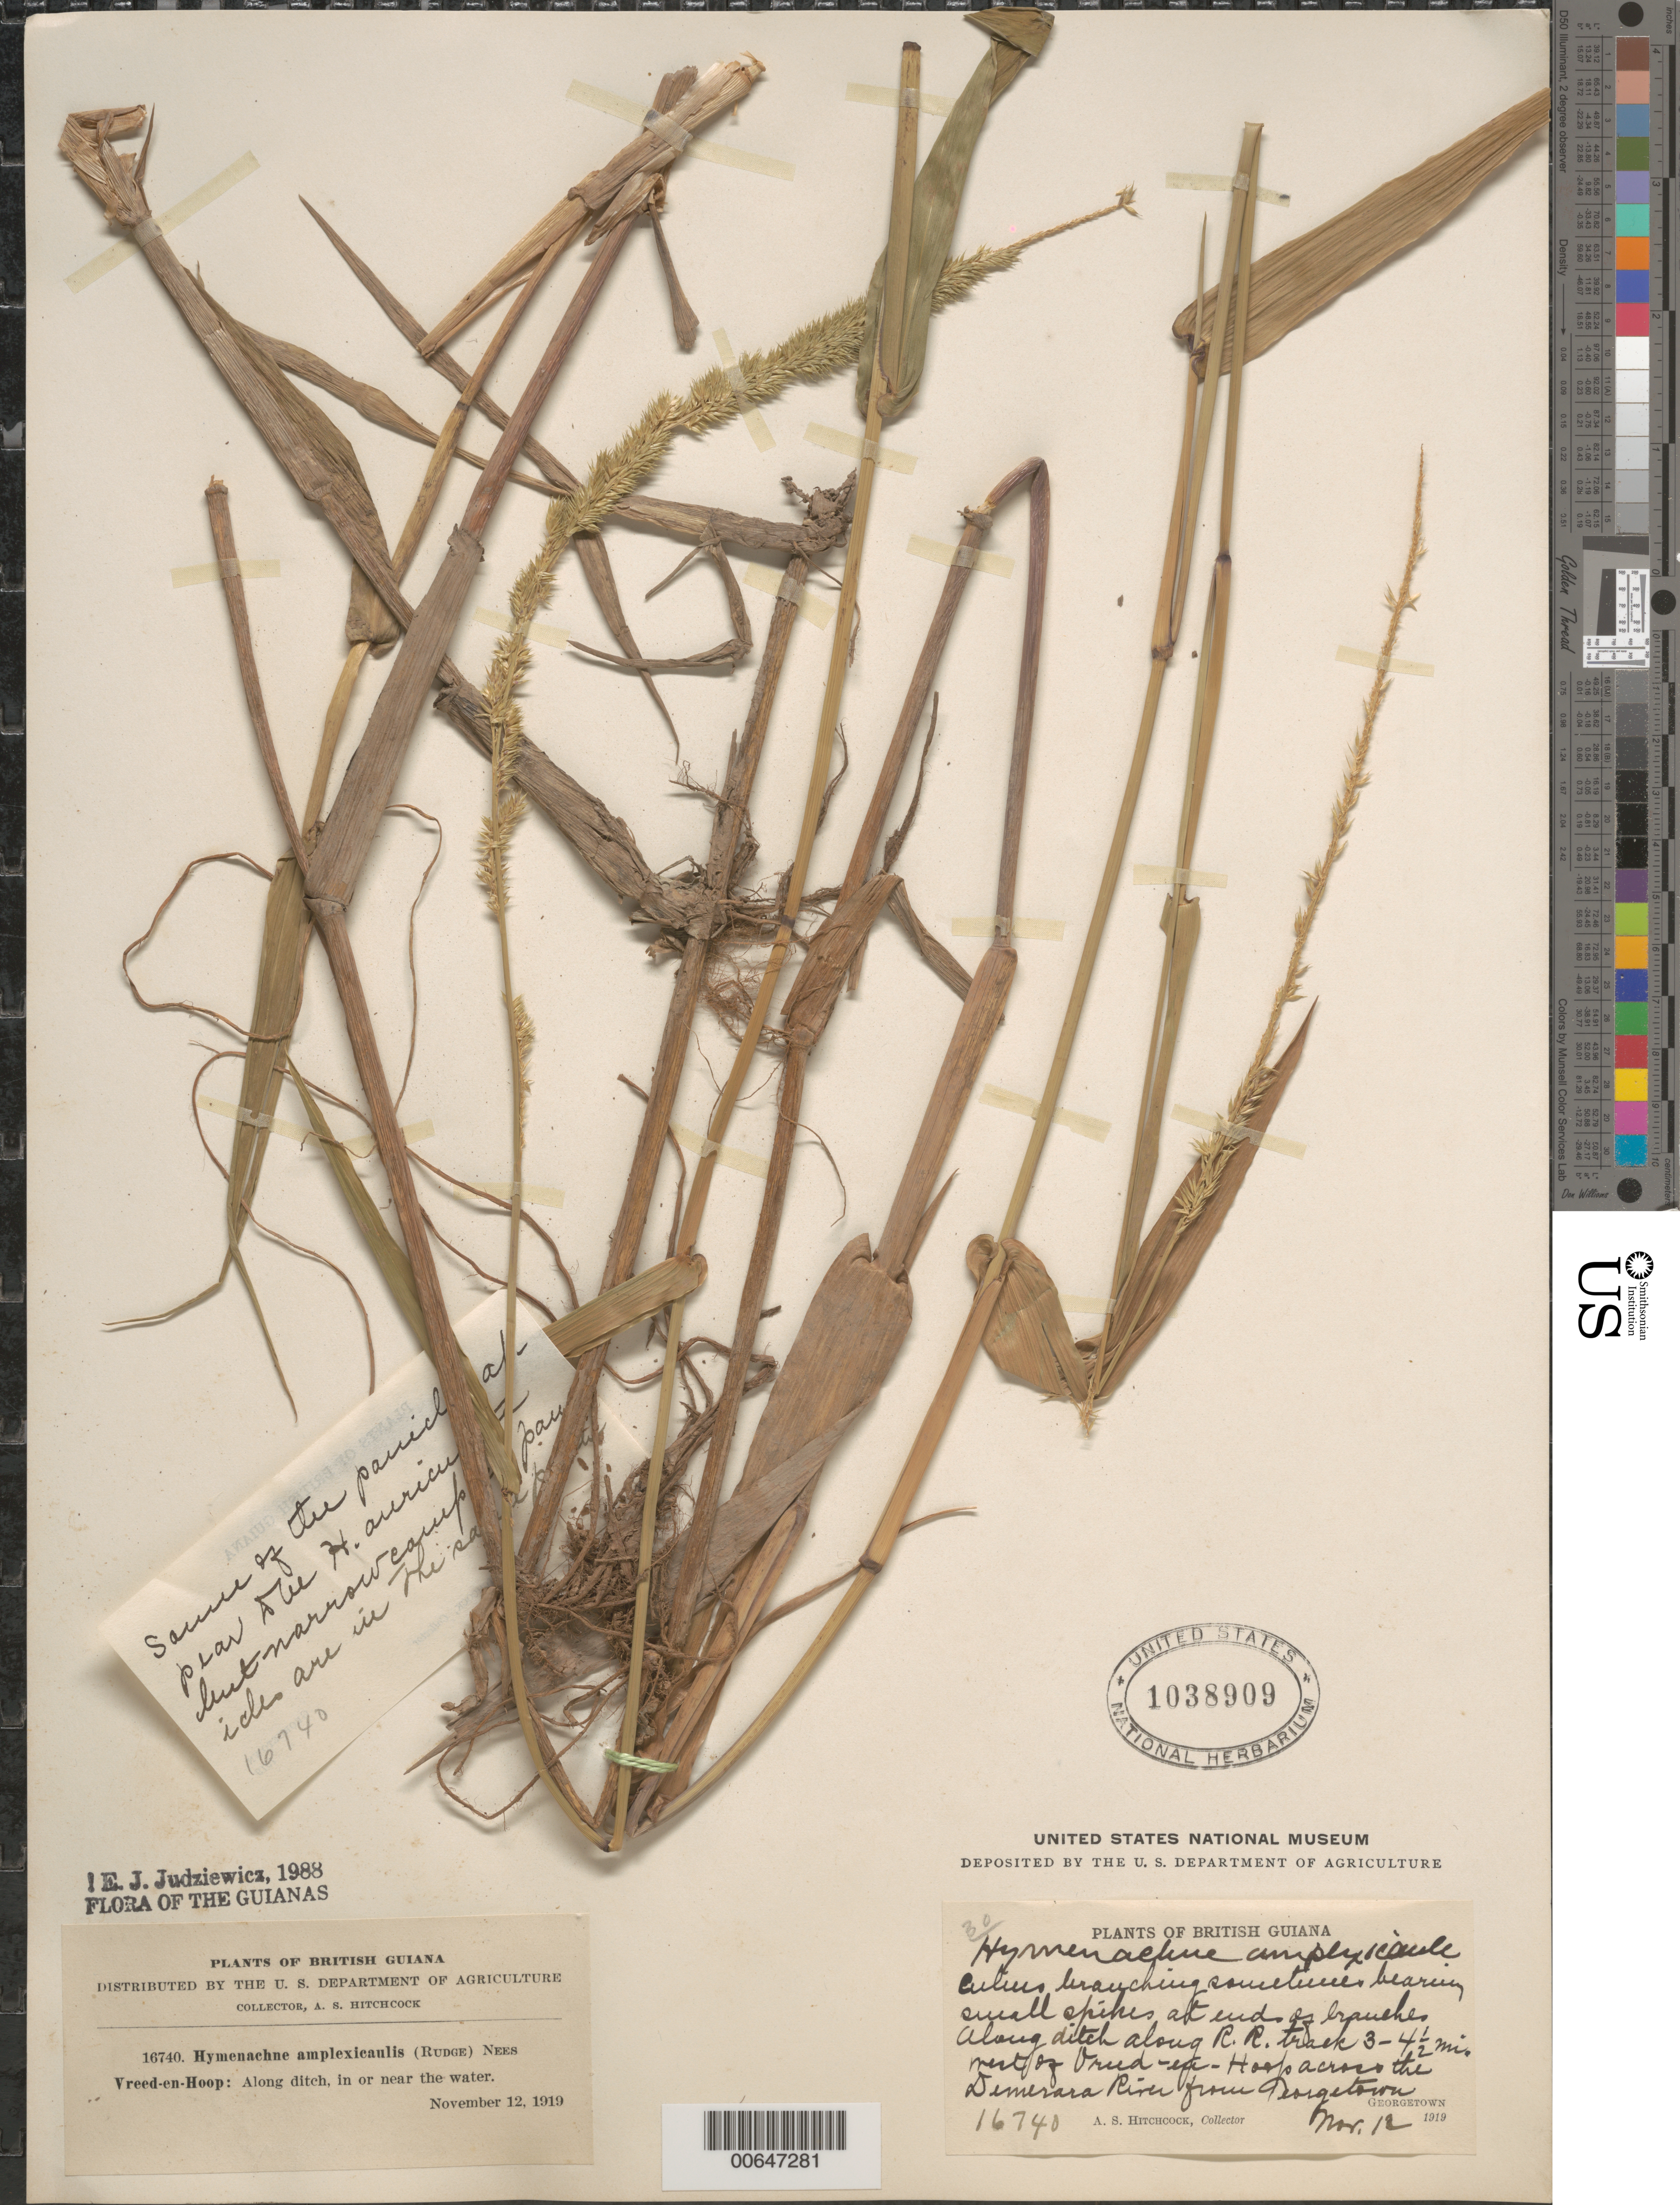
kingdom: Plantae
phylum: Tracheophyta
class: Liliopsida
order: Poales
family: Poaceae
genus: Hymenachne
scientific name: Hymenachne amplexicaulis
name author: (Rudge) Nees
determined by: Judziewicz, E. J.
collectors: A. S. Hitchcock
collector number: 16740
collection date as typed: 10-Nov-19 to 12-Nov-19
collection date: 1919-11-10/1919-11-12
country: Guyana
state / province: Essequibo Isl-W. Demerara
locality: Vreed-en-Hoop, W bank of Demerara R., opposite Georgetown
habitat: Along ditch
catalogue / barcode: US 1038909